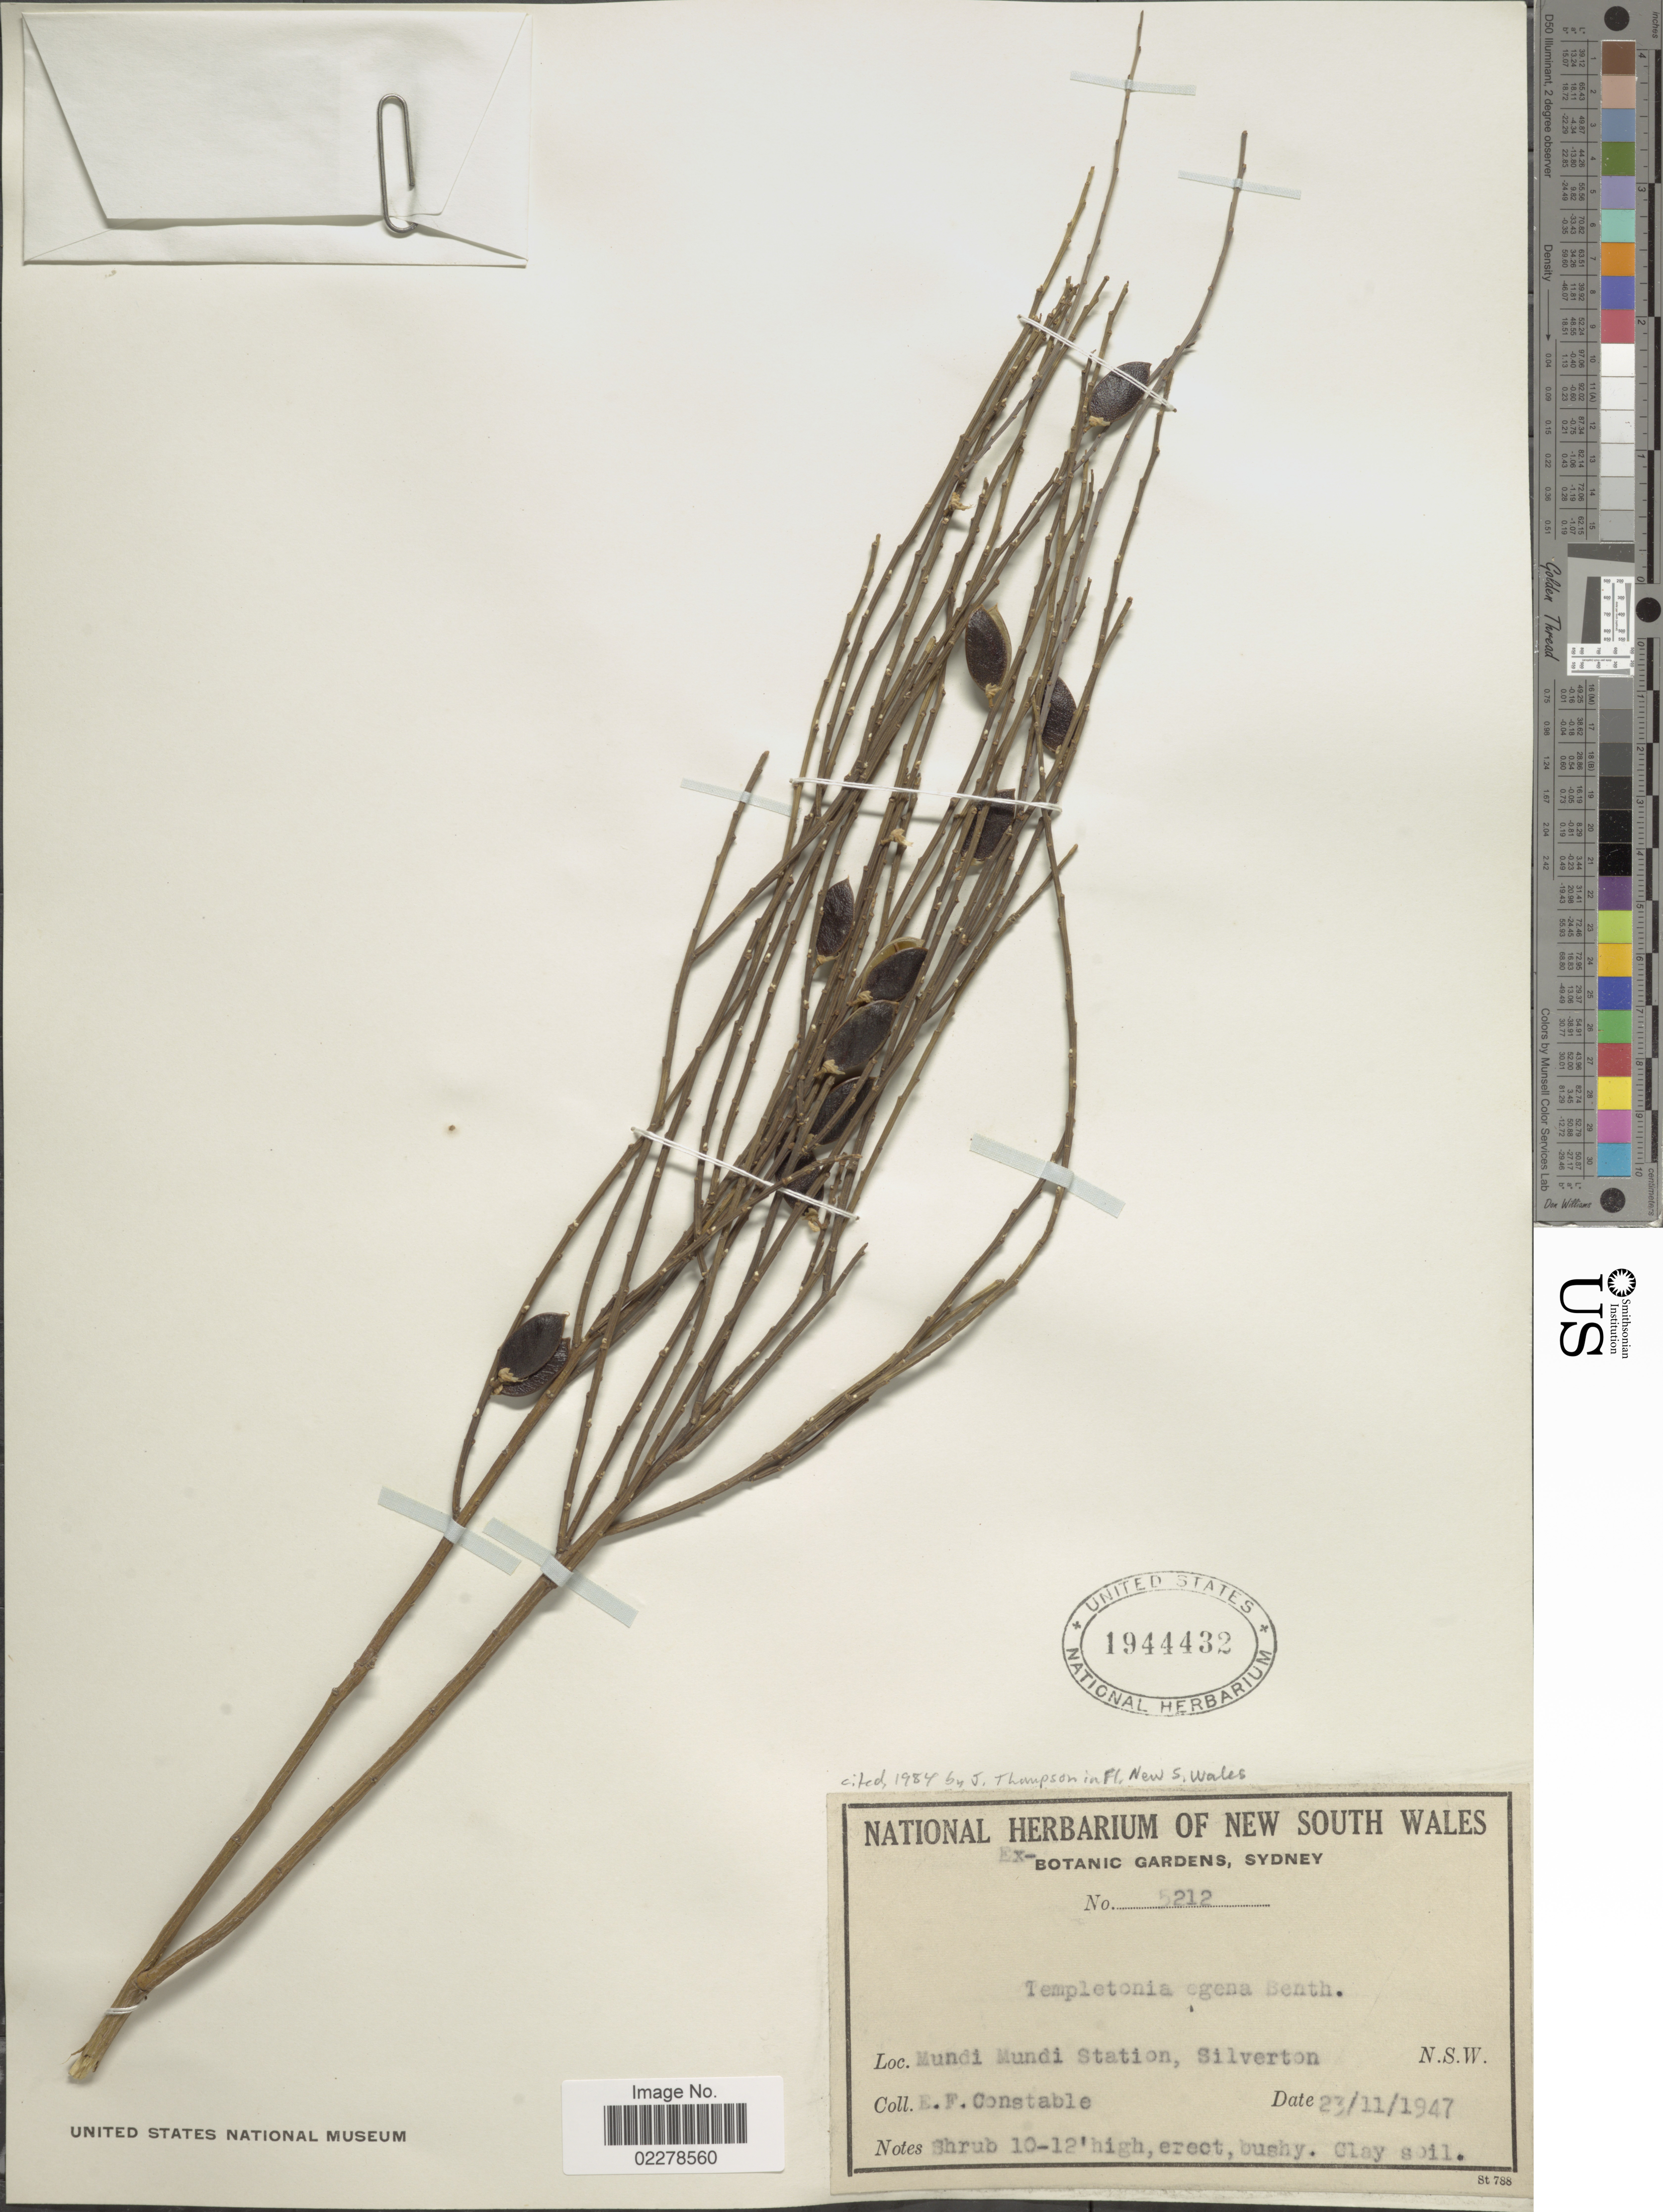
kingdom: Plantae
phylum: Tracheophyta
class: Magnoliopsida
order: Fabales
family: Fabaceae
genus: Templetonia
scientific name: Templetonia egena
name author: Benth.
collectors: E. F. Constable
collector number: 5212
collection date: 1947-11-23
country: Australia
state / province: New South Wales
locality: Mundi Mundi Station, Silverton. N.S.W.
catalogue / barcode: US 1944432